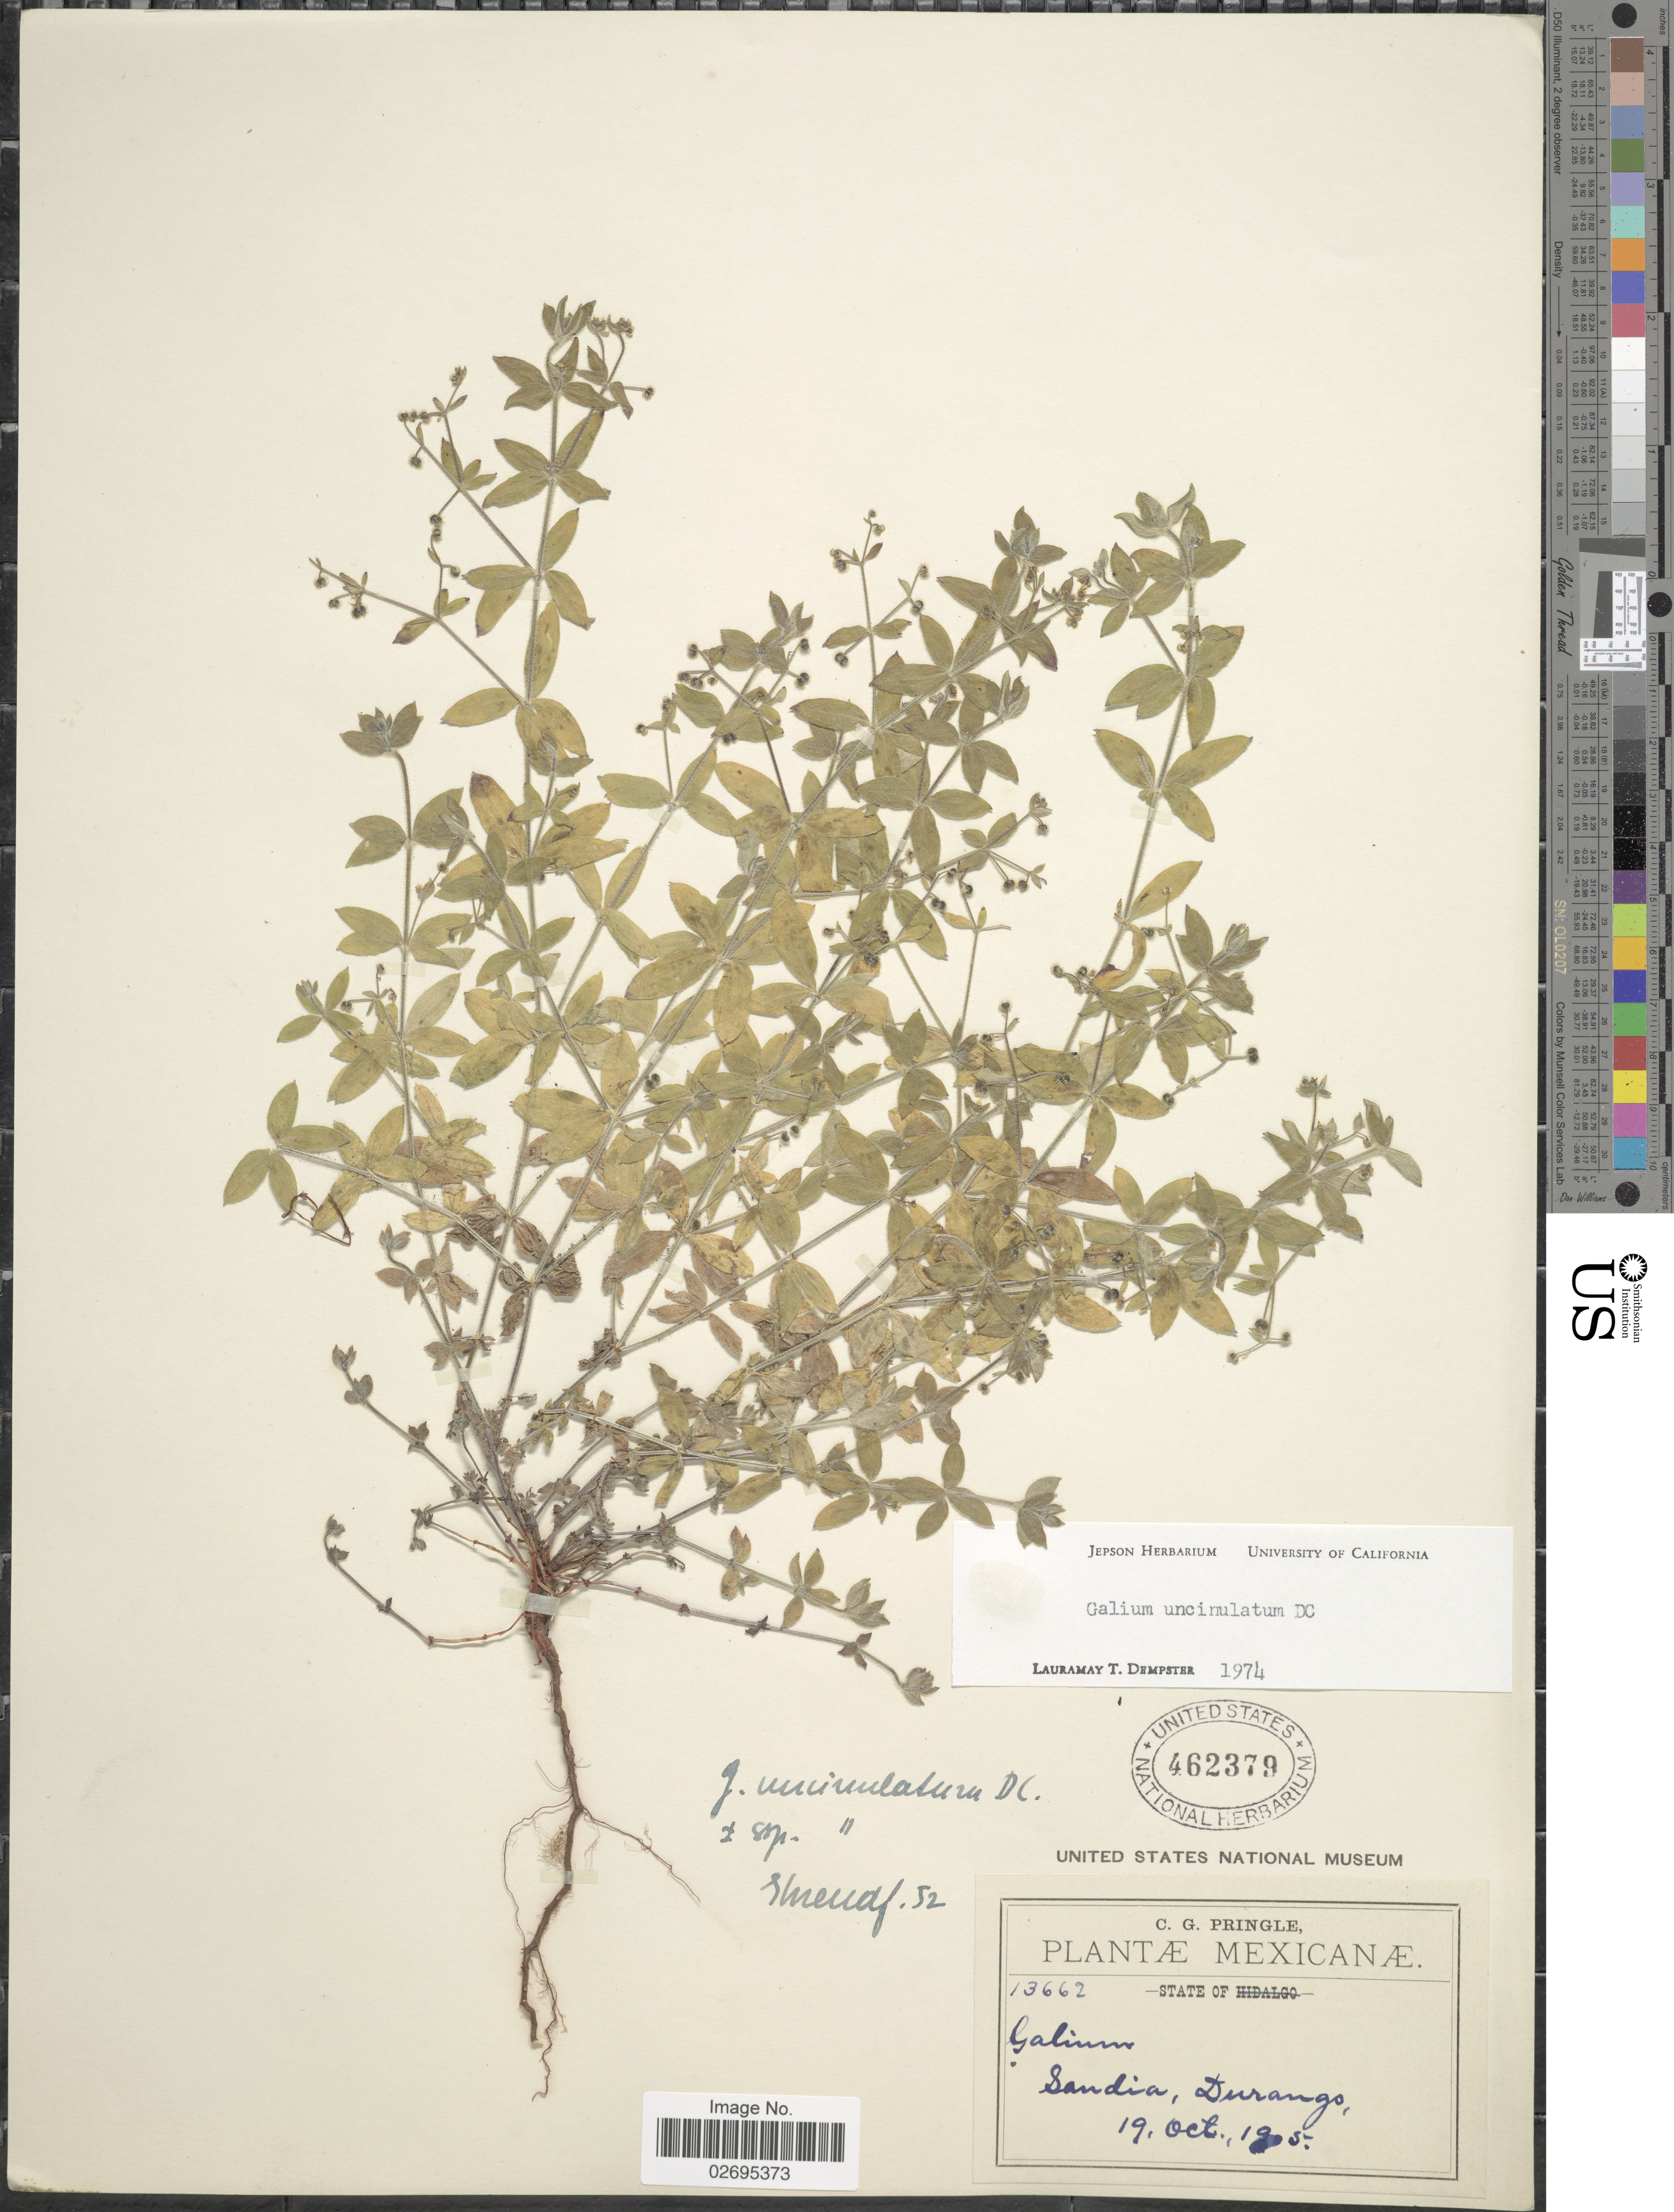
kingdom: Plantae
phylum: Tracheophyta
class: Magnoliopsida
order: Gentianales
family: Rubiaceae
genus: Galium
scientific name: Galium uncinulatum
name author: DC.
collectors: C. G. Pringle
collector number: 13662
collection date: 1905-10-19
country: Mexico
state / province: Durango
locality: Sandia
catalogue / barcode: US 462379